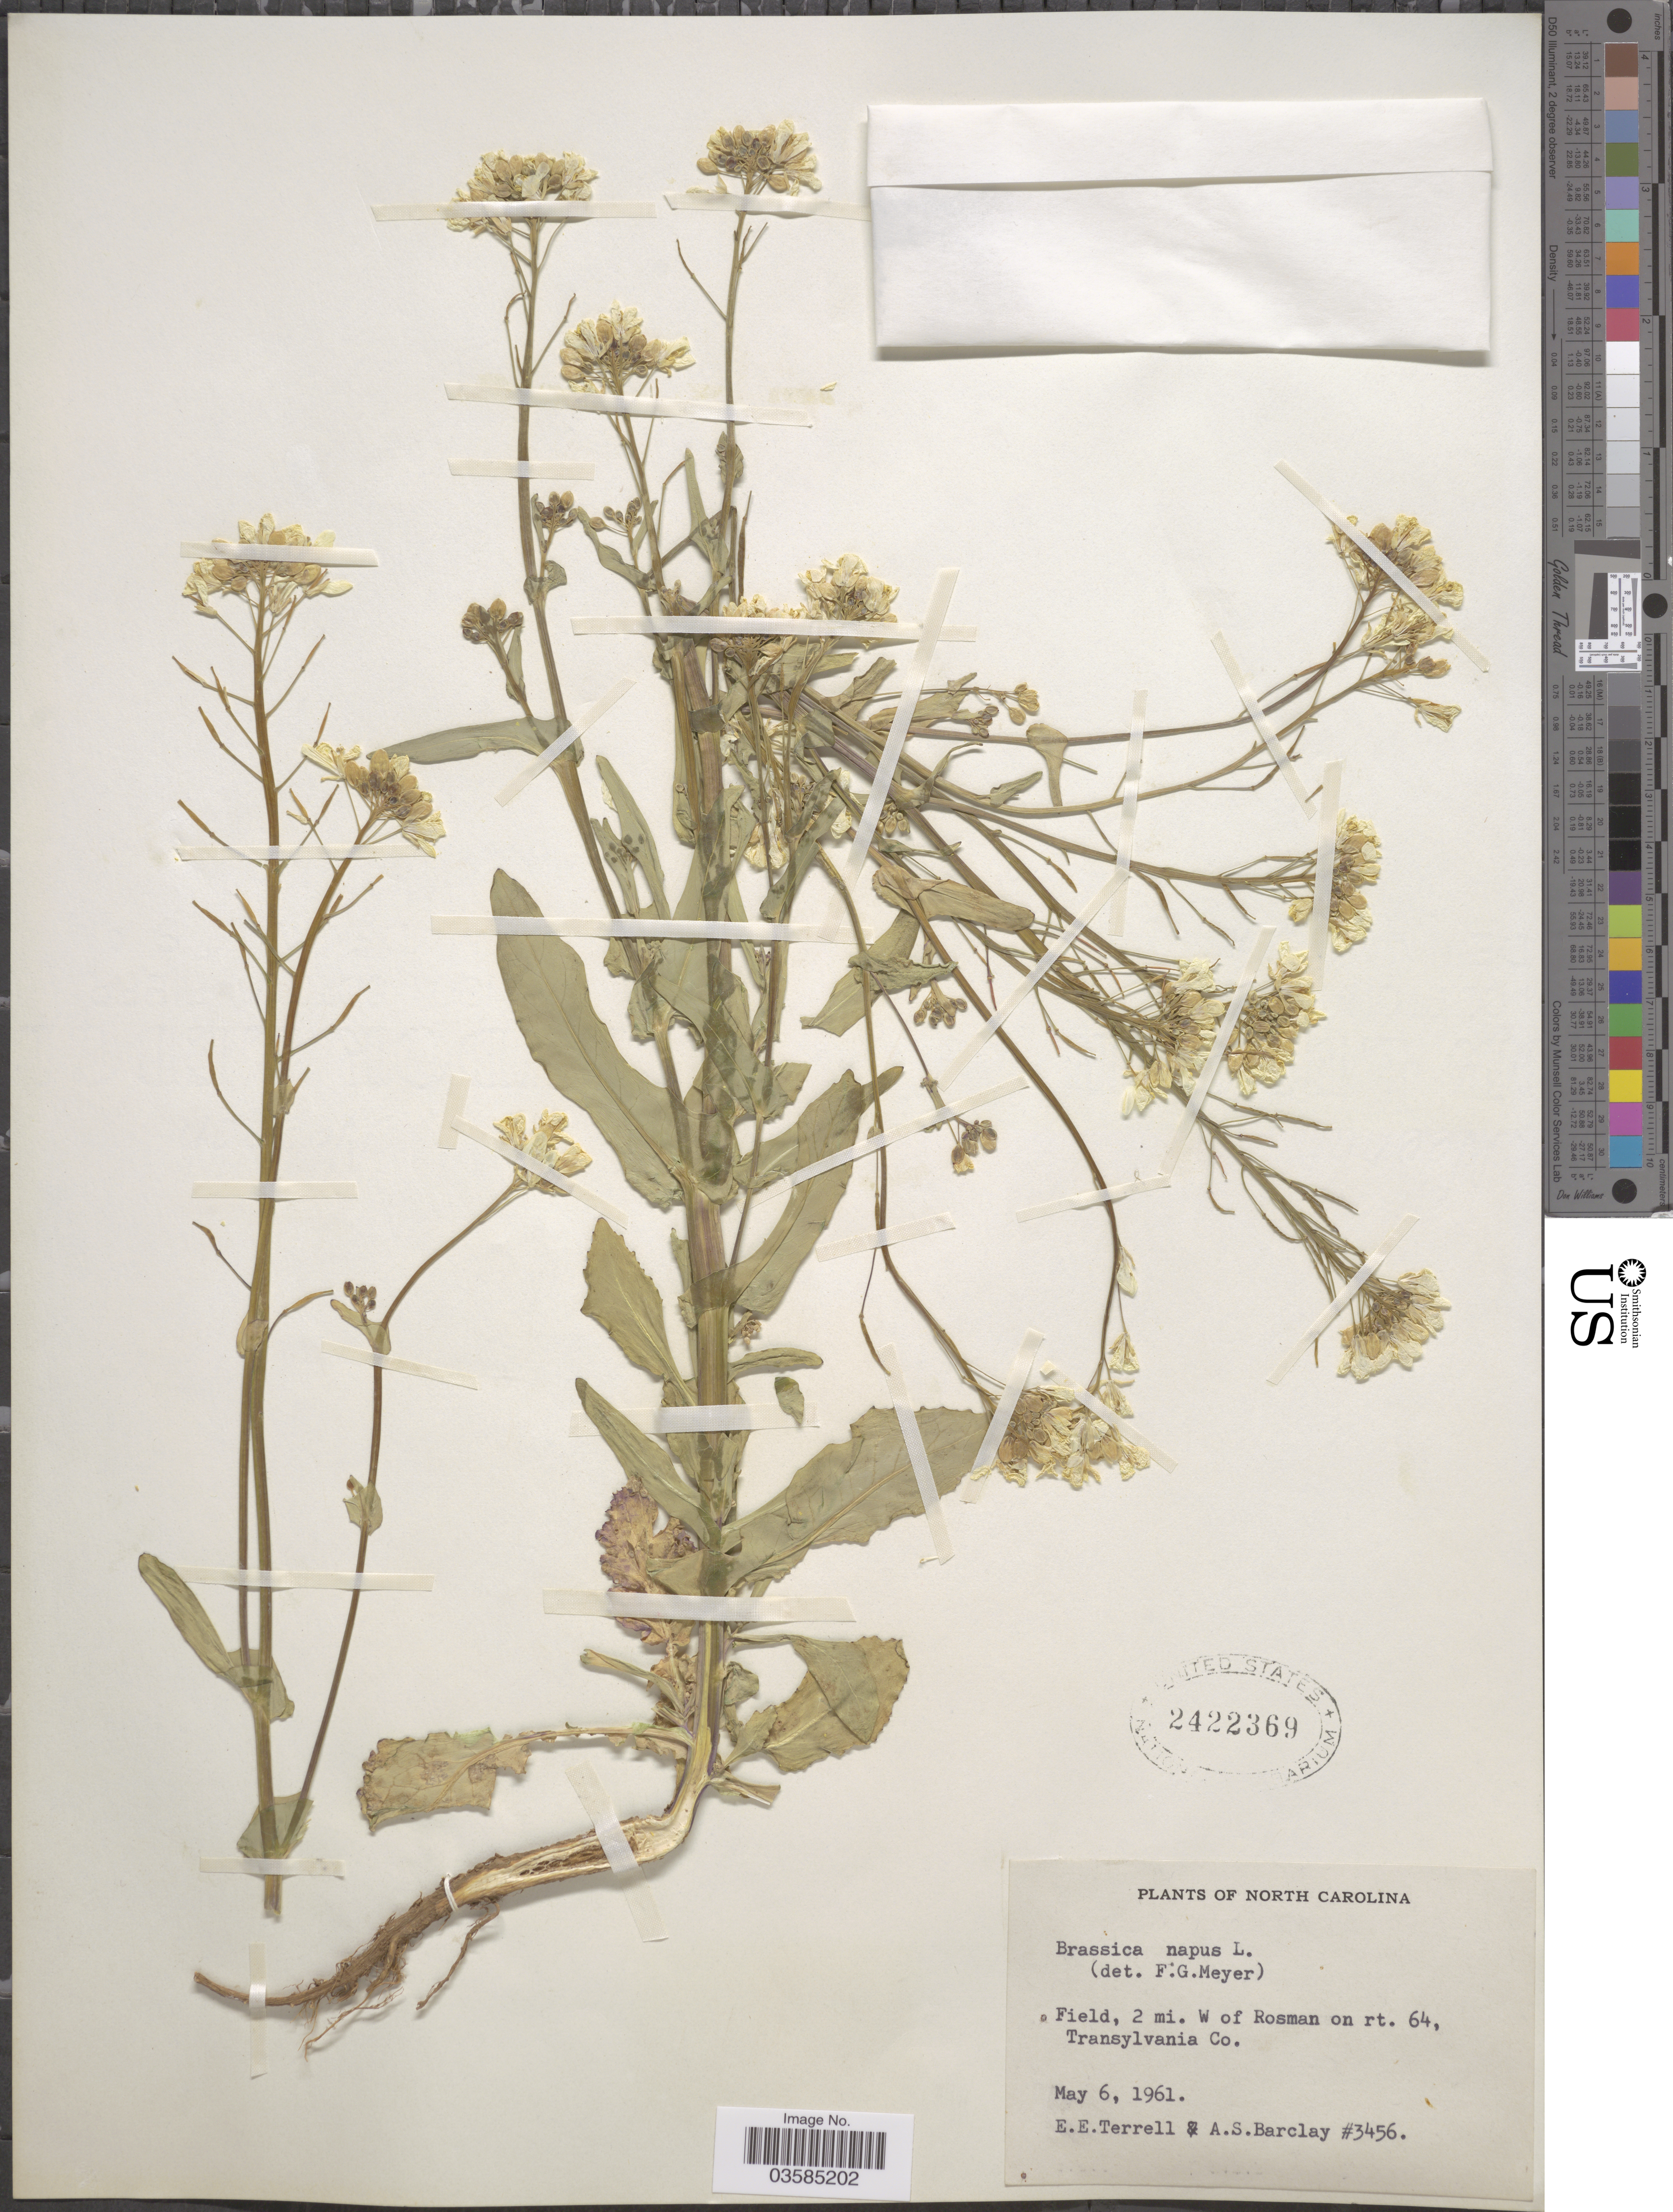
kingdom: Plantae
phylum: Tracheophyta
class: Magnoliopsida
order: Brassicales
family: Brassicaceae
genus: Brassica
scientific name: Brassica napus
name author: L.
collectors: E. E. Terrell & A. S. Barclay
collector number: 3456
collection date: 1961-05-06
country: United States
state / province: North Carolina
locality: Field, 2 mi. W of Rosman on rt. 64, Transylvania Co.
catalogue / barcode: US 2422369